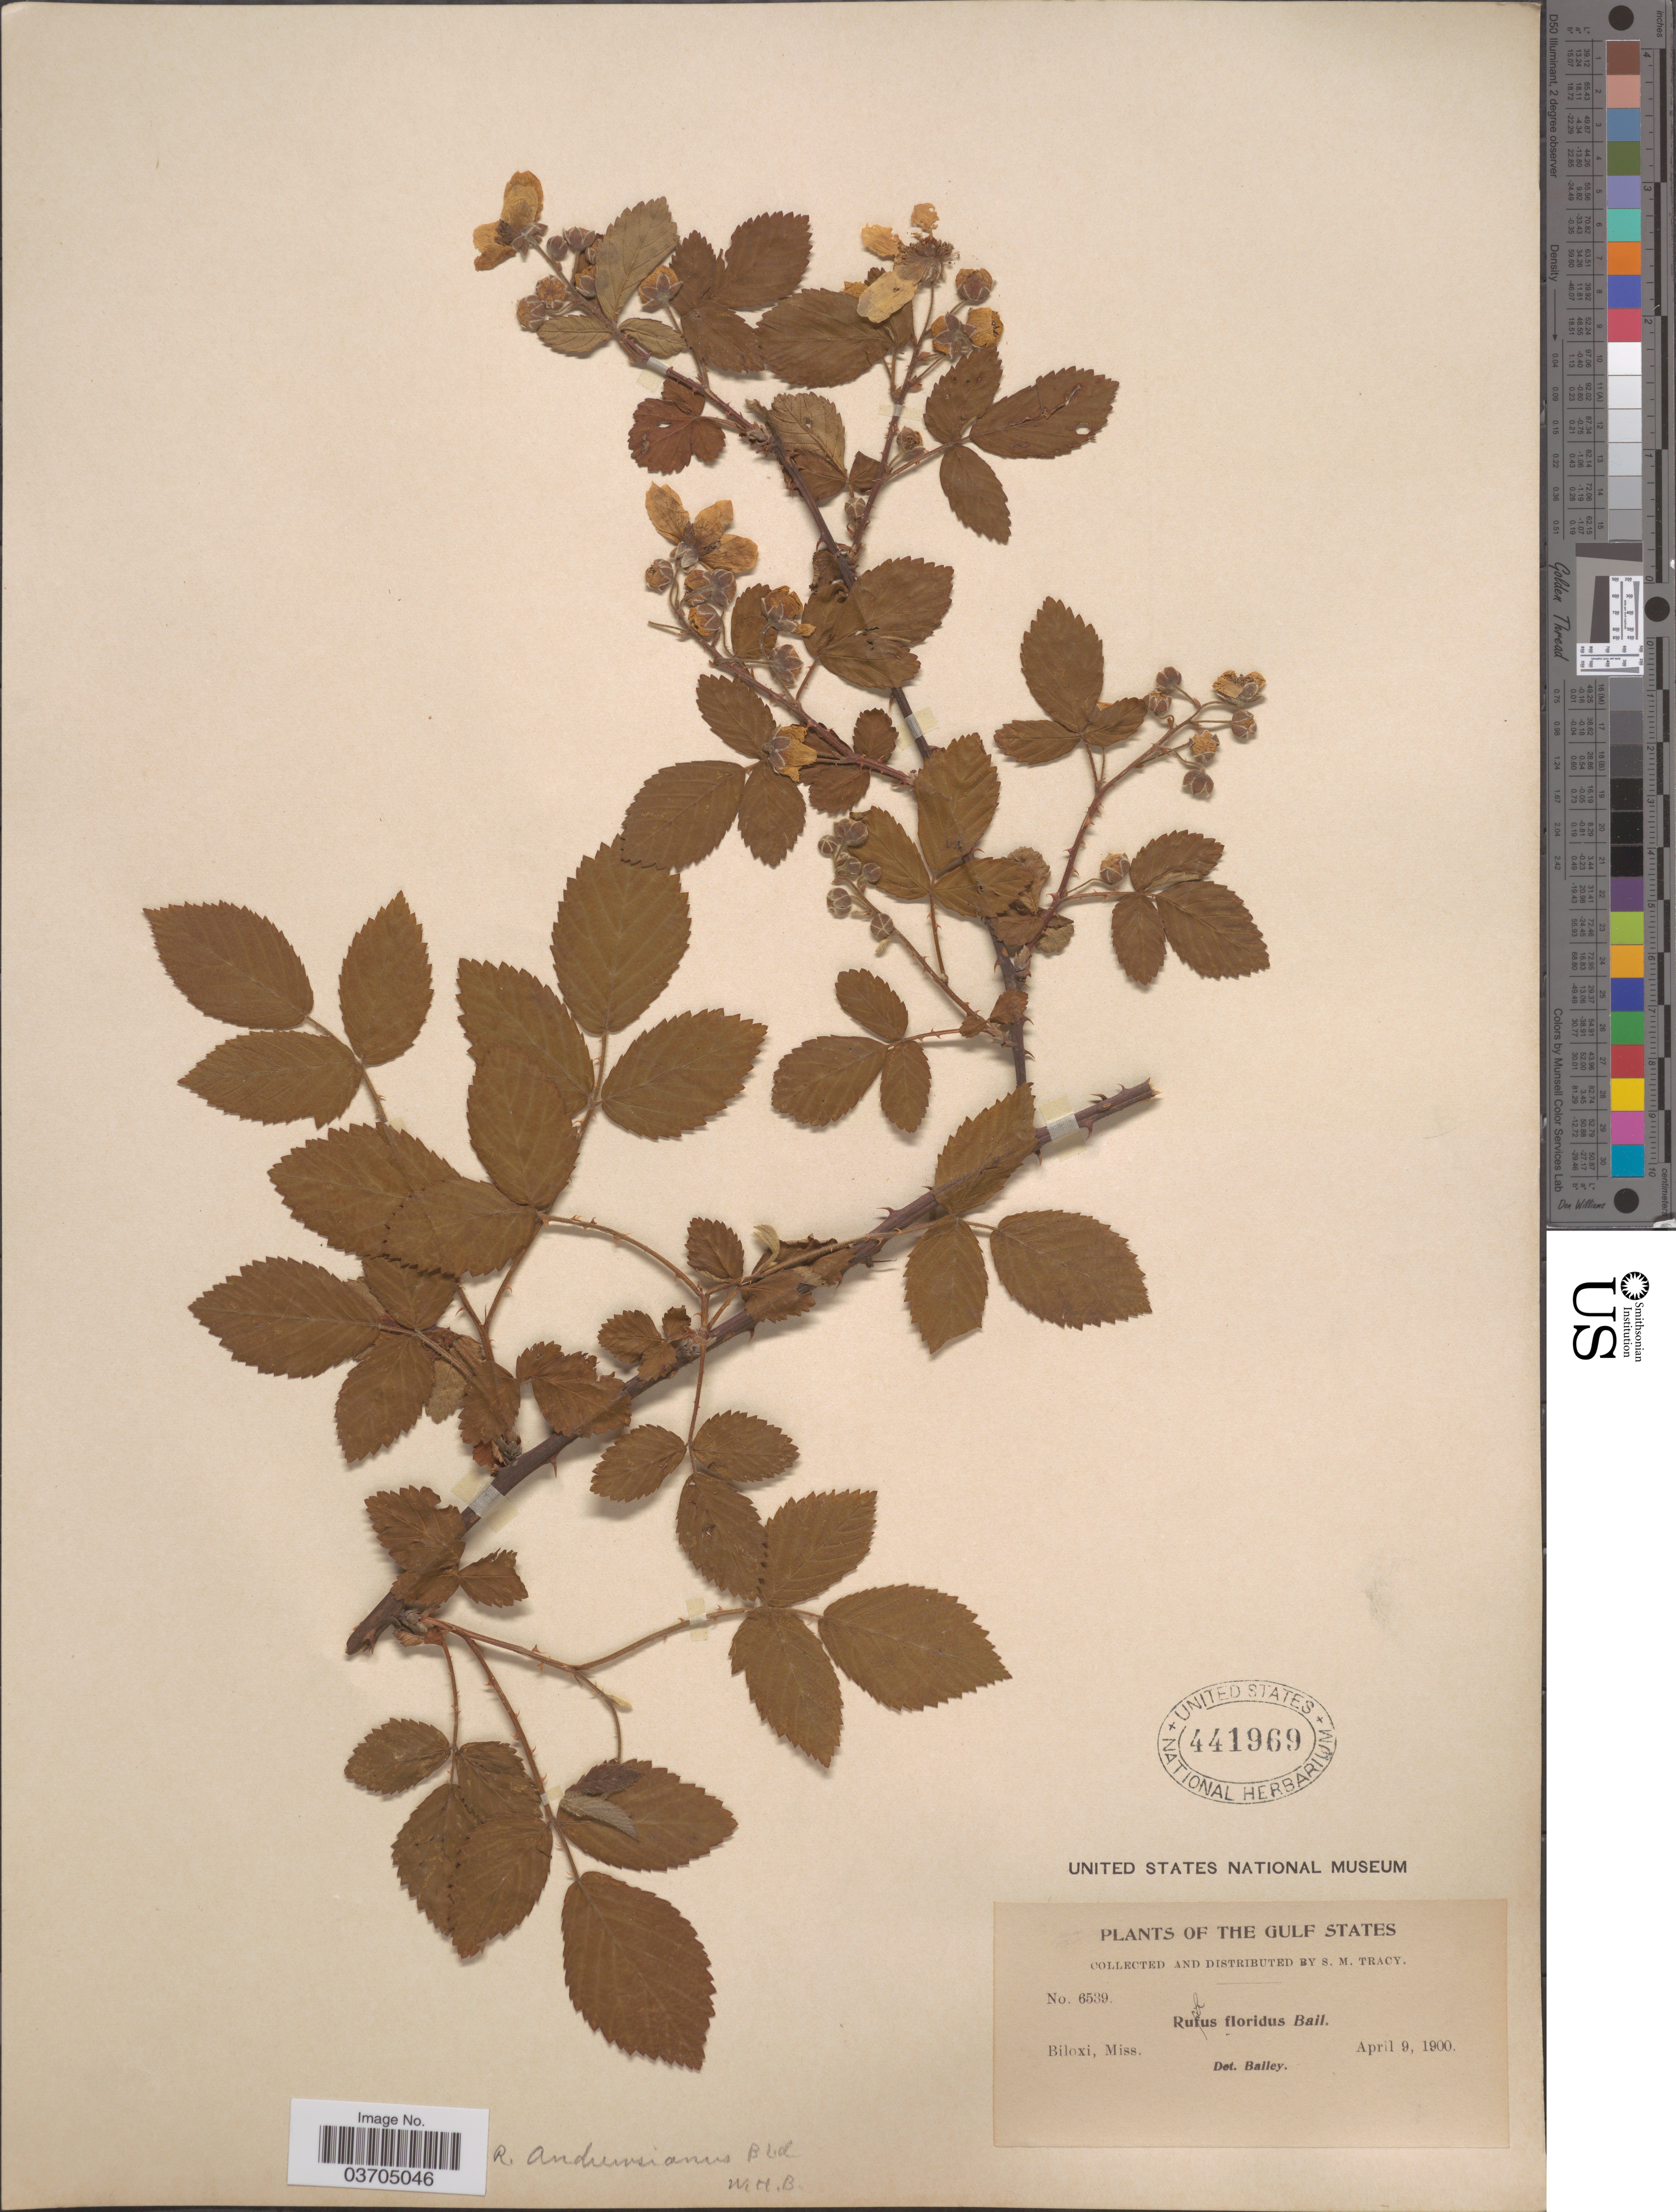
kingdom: Plantae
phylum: Tracheophyta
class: Magnoliopsida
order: Rosales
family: Rosaceae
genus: Rubus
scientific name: Rubus floridus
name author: Tratt.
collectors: S. M. Tracy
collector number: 6539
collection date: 1900-04-09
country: United States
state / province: Mississippi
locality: Gulf States. Biloxi.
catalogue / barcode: US 441969